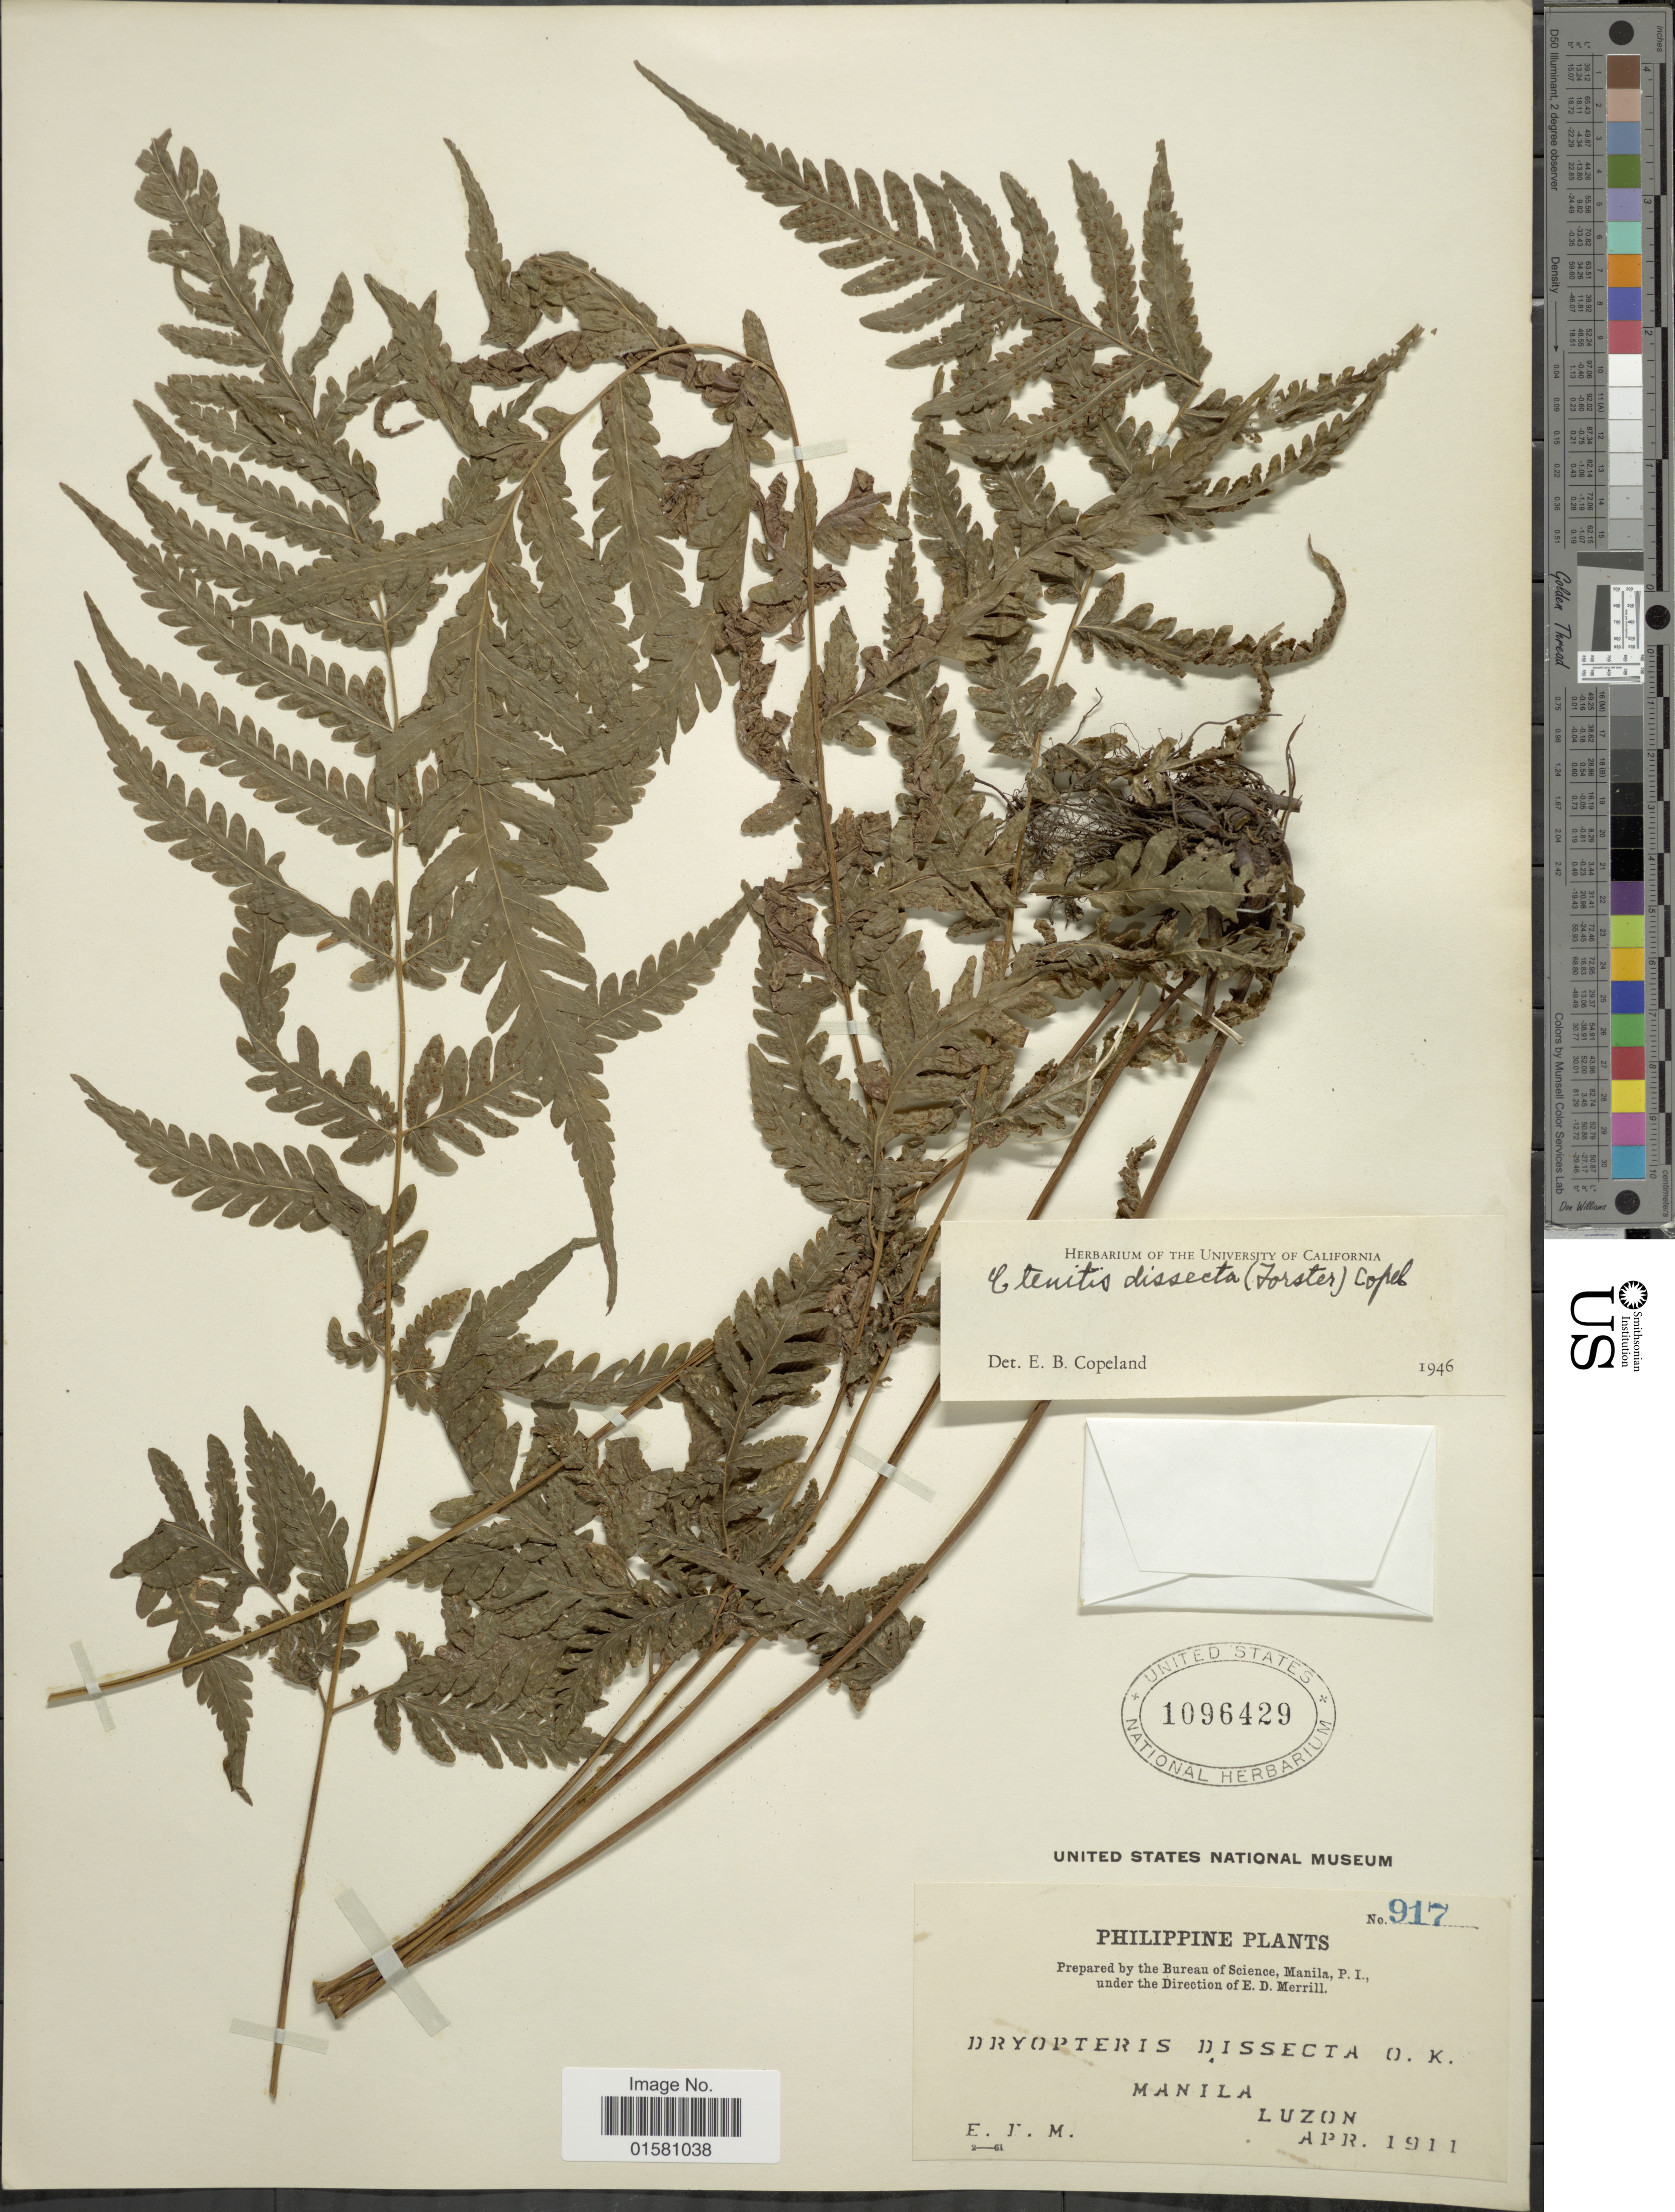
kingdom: Plantae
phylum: Tracheophyta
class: Polypodiopsida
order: Polypodiales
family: Tectariaceae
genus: Tectaria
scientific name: Tectaria dissecta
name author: (G. Forst.) Lellinger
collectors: E. D. Merrill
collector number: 917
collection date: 1911-04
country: Philippines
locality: Manila, Luzon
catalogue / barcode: US 1096429